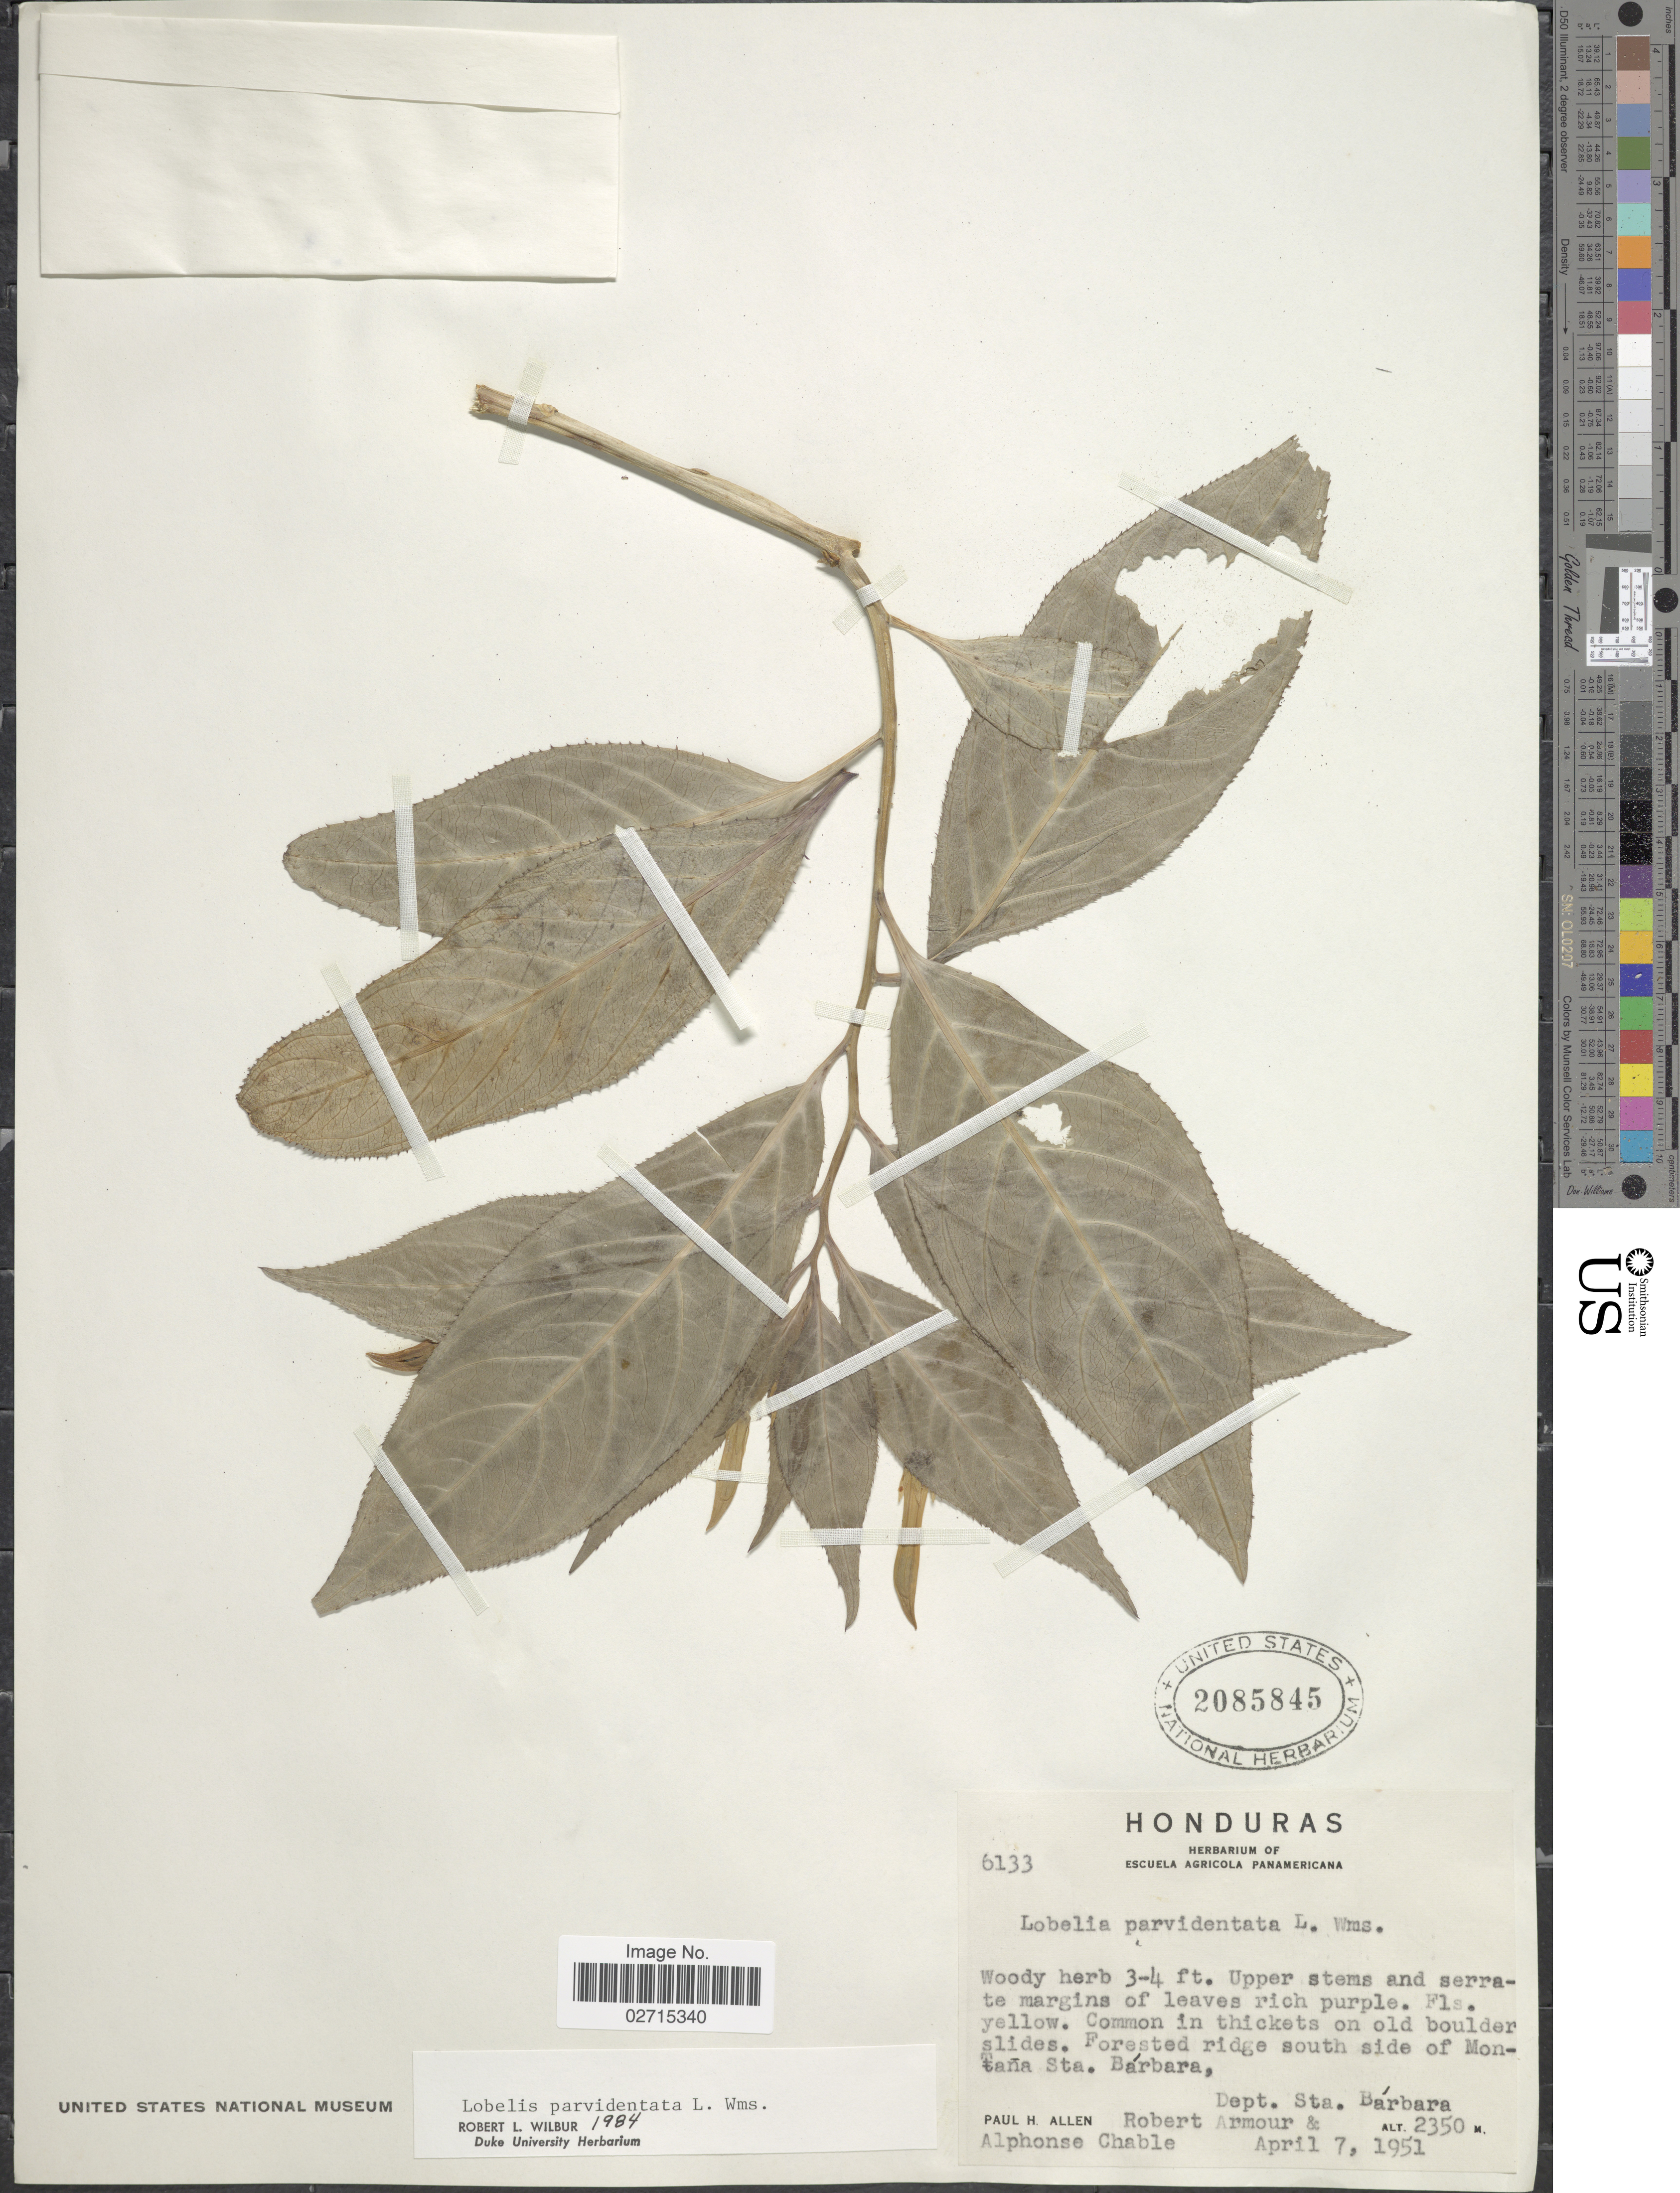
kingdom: Plantae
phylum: Tracheophyta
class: Magnoliopsida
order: Asterales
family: Campanulaceae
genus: Lobelia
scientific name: Lobelia parvidentata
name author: L.O. Williams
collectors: P. H. Allen, R. Armour & A. Chable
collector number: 6133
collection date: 1951-04-07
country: Honduras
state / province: Santa Bárbara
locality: Forested ridge south side of Montaña Sta Bárbara, Dept. Sta. Bárbara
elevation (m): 2350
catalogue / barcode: US 2085845